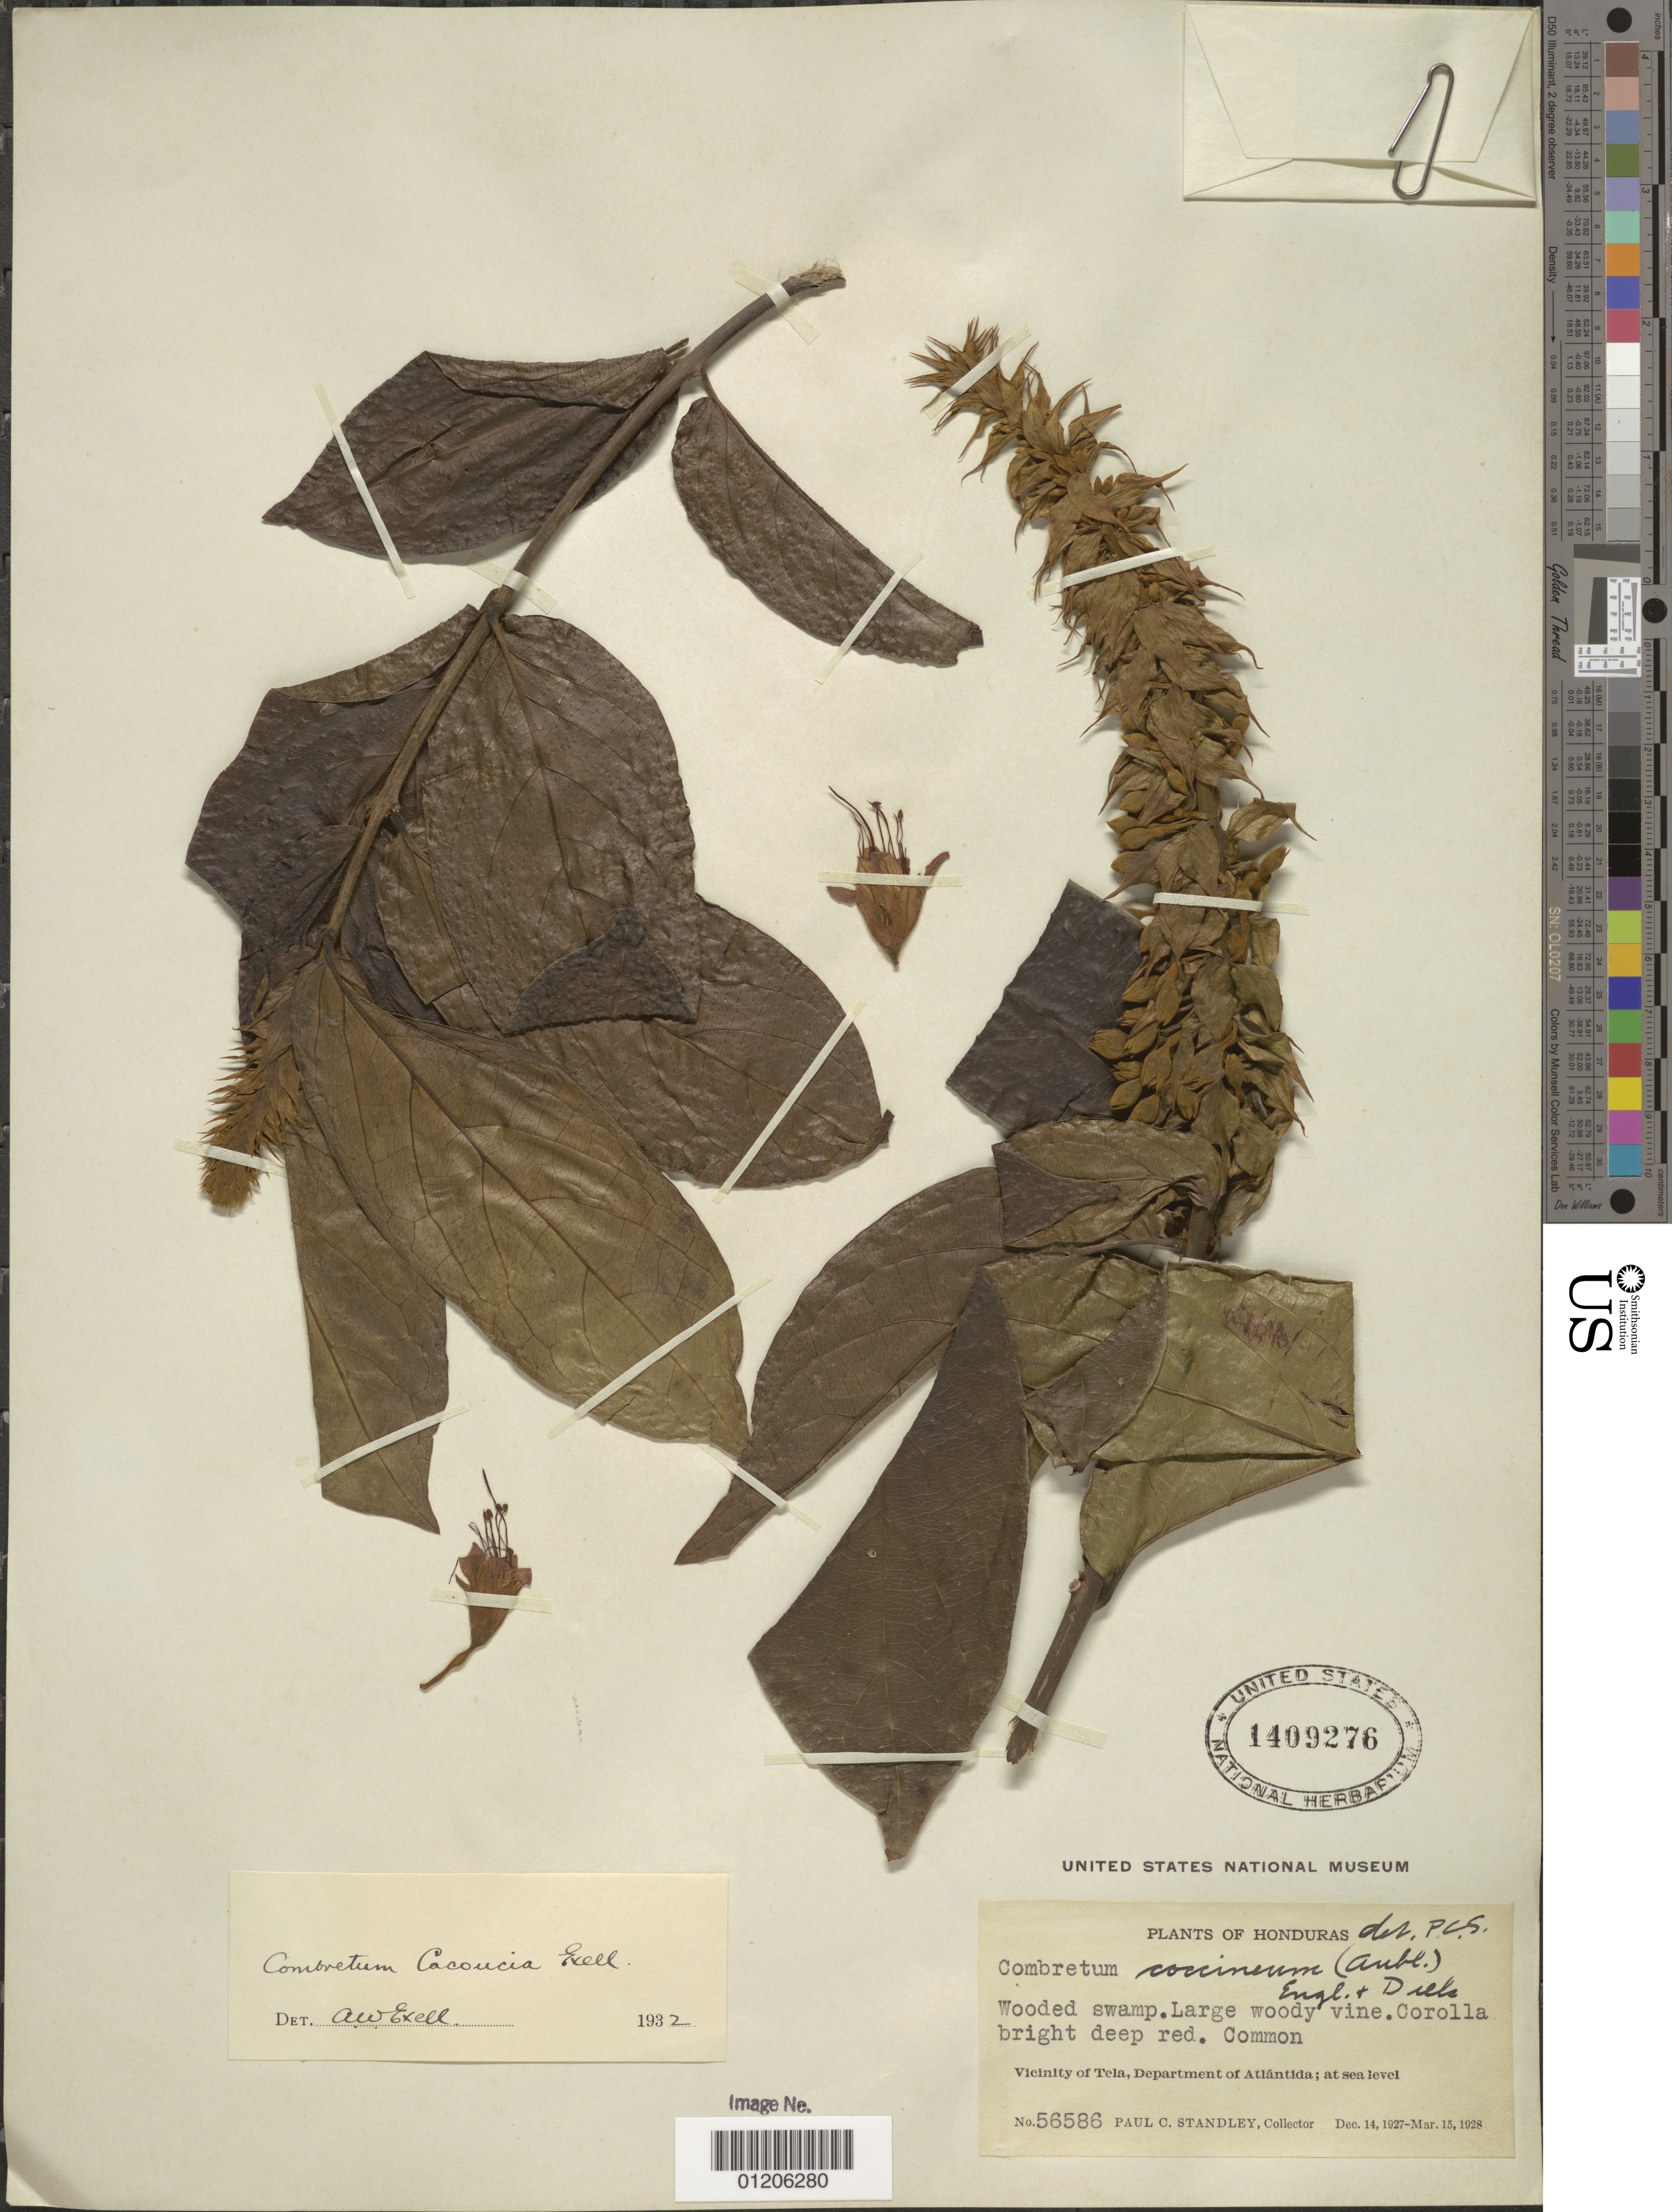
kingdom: Plantae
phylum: Tracheophyta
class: Magnoliopsida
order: Myrtales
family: Combretaceae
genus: Combretum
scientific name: Combretum cacoucia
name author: Exell ex Sandwith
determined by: Exell, A. W.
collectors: P. C. Standley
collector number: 56586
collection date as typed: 14 Dec 1927 to 15 Mar 1928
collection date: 1927-12-14/1928-03-15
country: Honduras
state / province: Atlántida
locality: Vicinity of Tela, at sea level.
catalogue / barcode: US 1409276